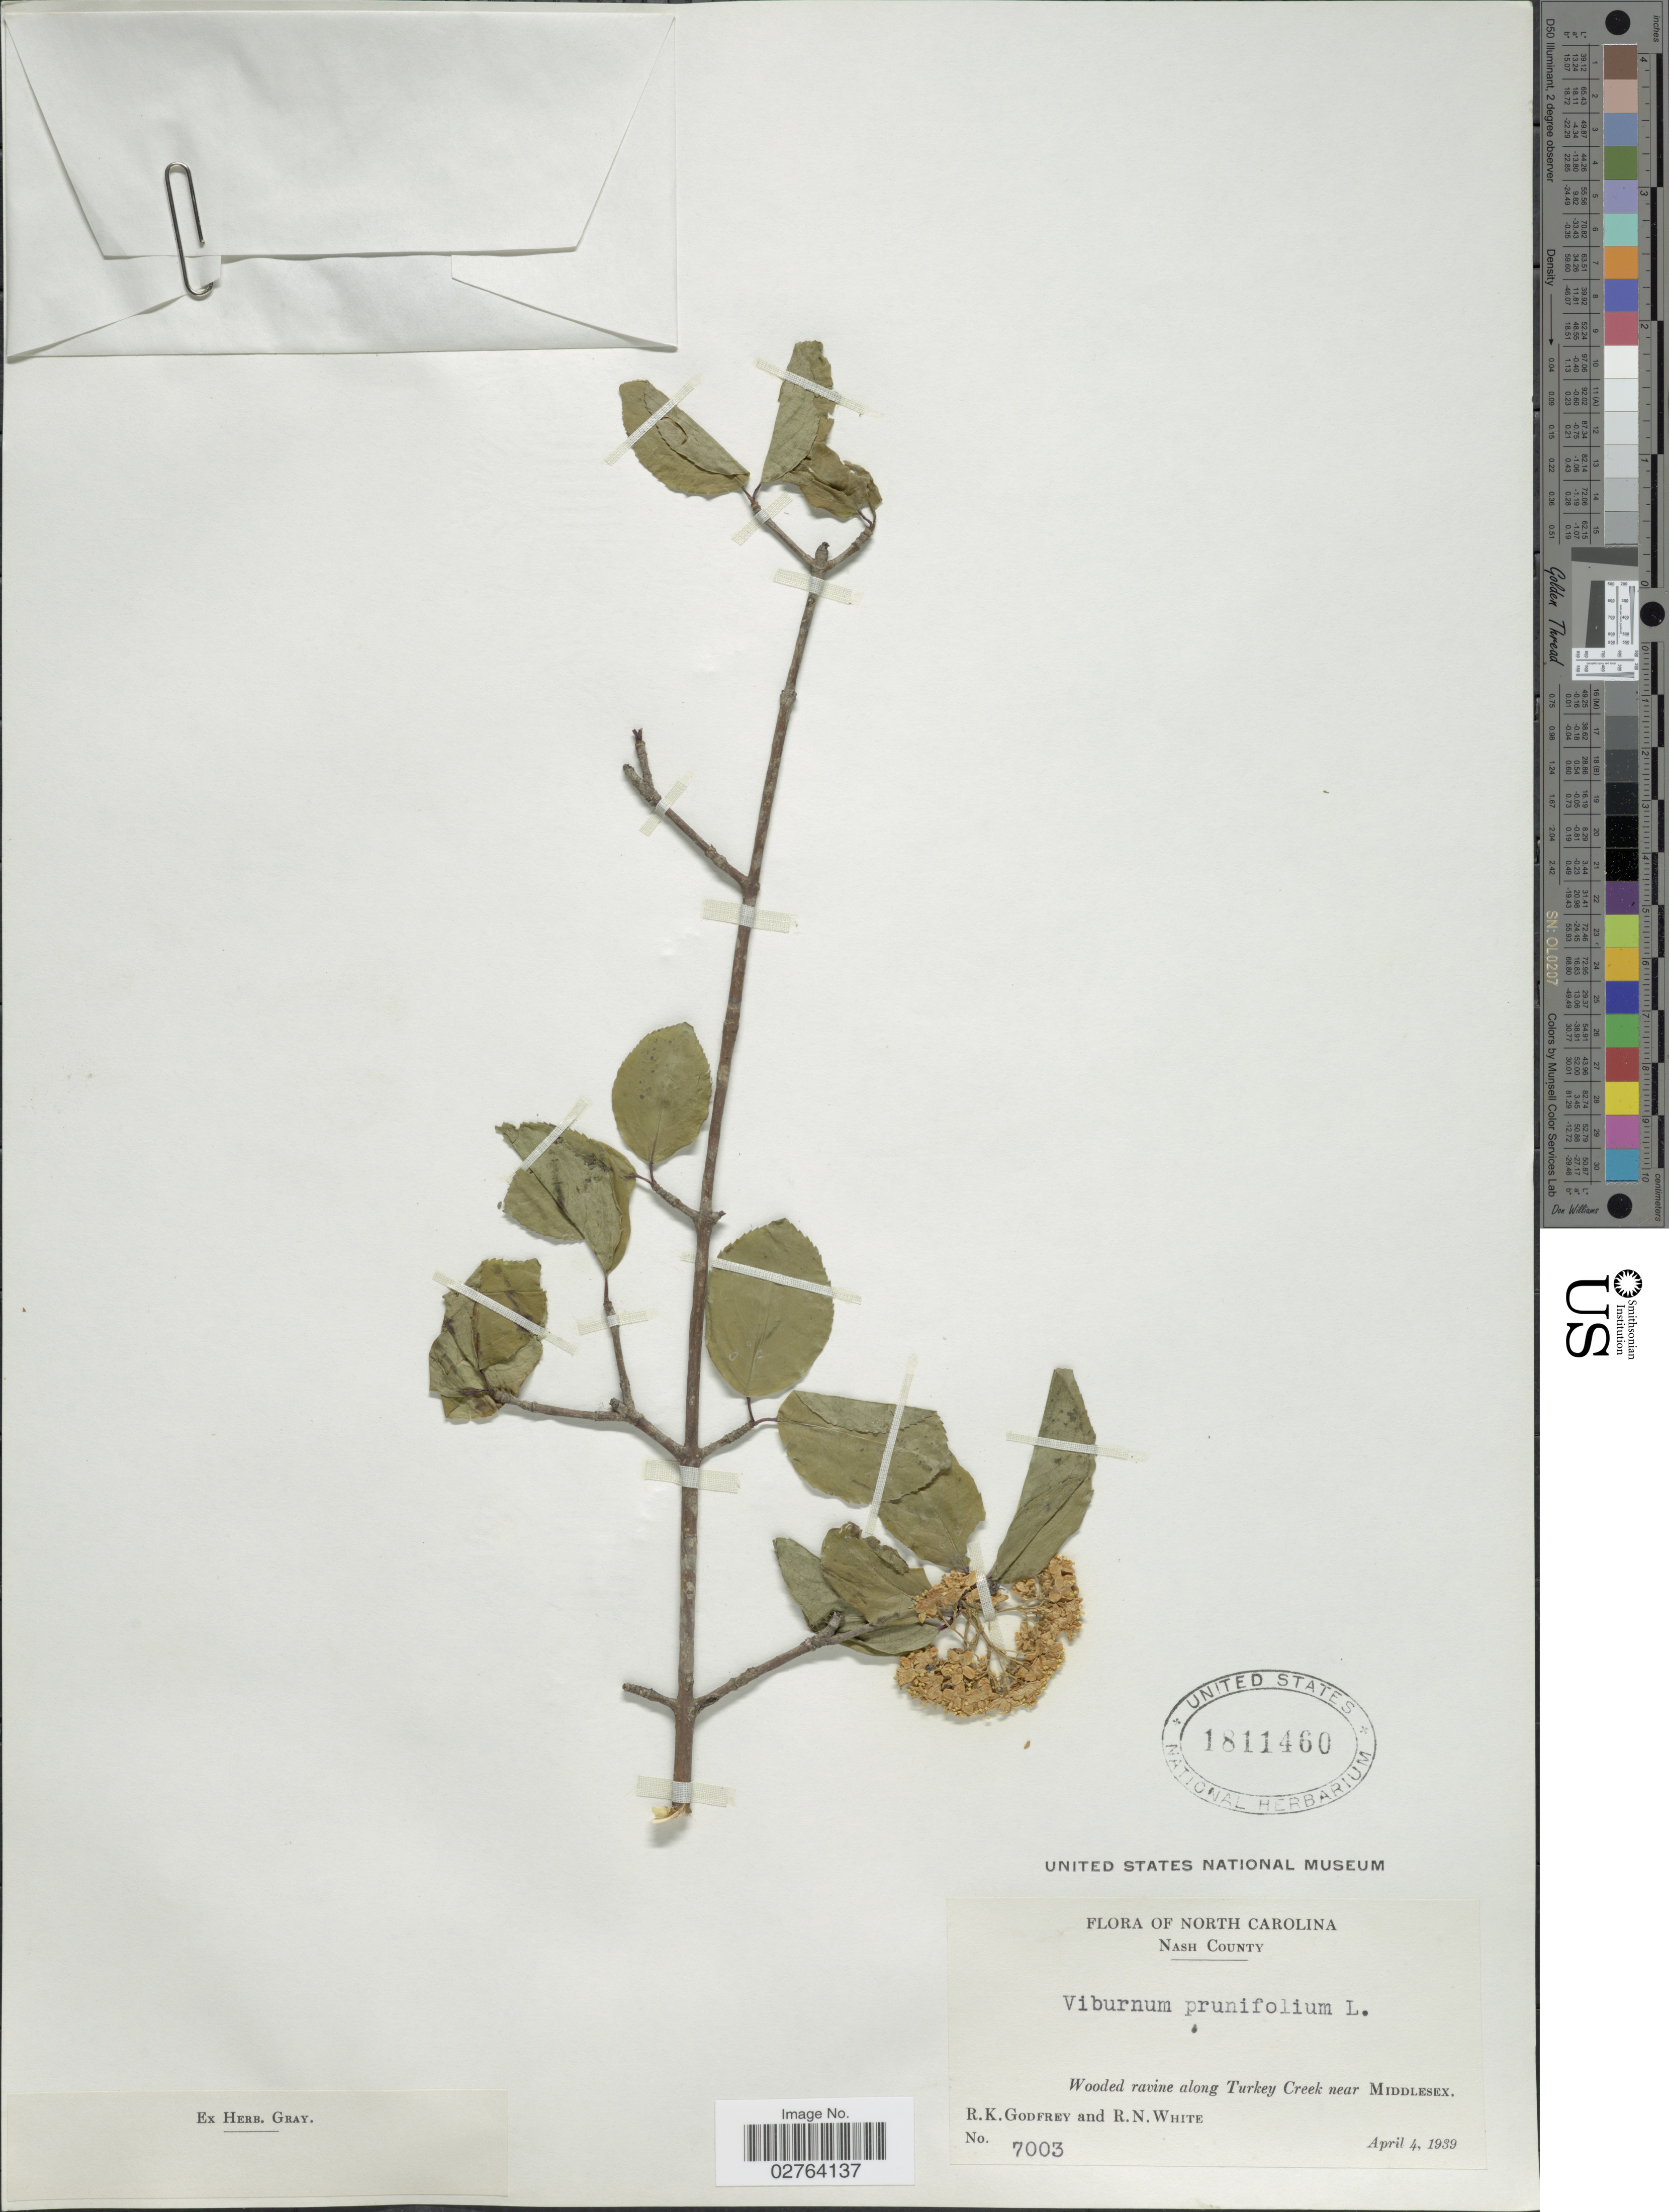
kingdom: Plantae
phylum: Tracheophyta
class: Magnoliopsida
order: Dipsacales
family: Viburnaceae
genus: Viburnum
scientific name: Viburnum prunifolium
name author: L.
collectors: R. K. Godfrey & R. N. White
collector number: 7003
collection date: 1939-04-04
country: United States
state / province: North Carolina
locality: Nash County, Wooded ravine along Turkey Creek near Middlesex.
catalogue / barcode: US 1811460